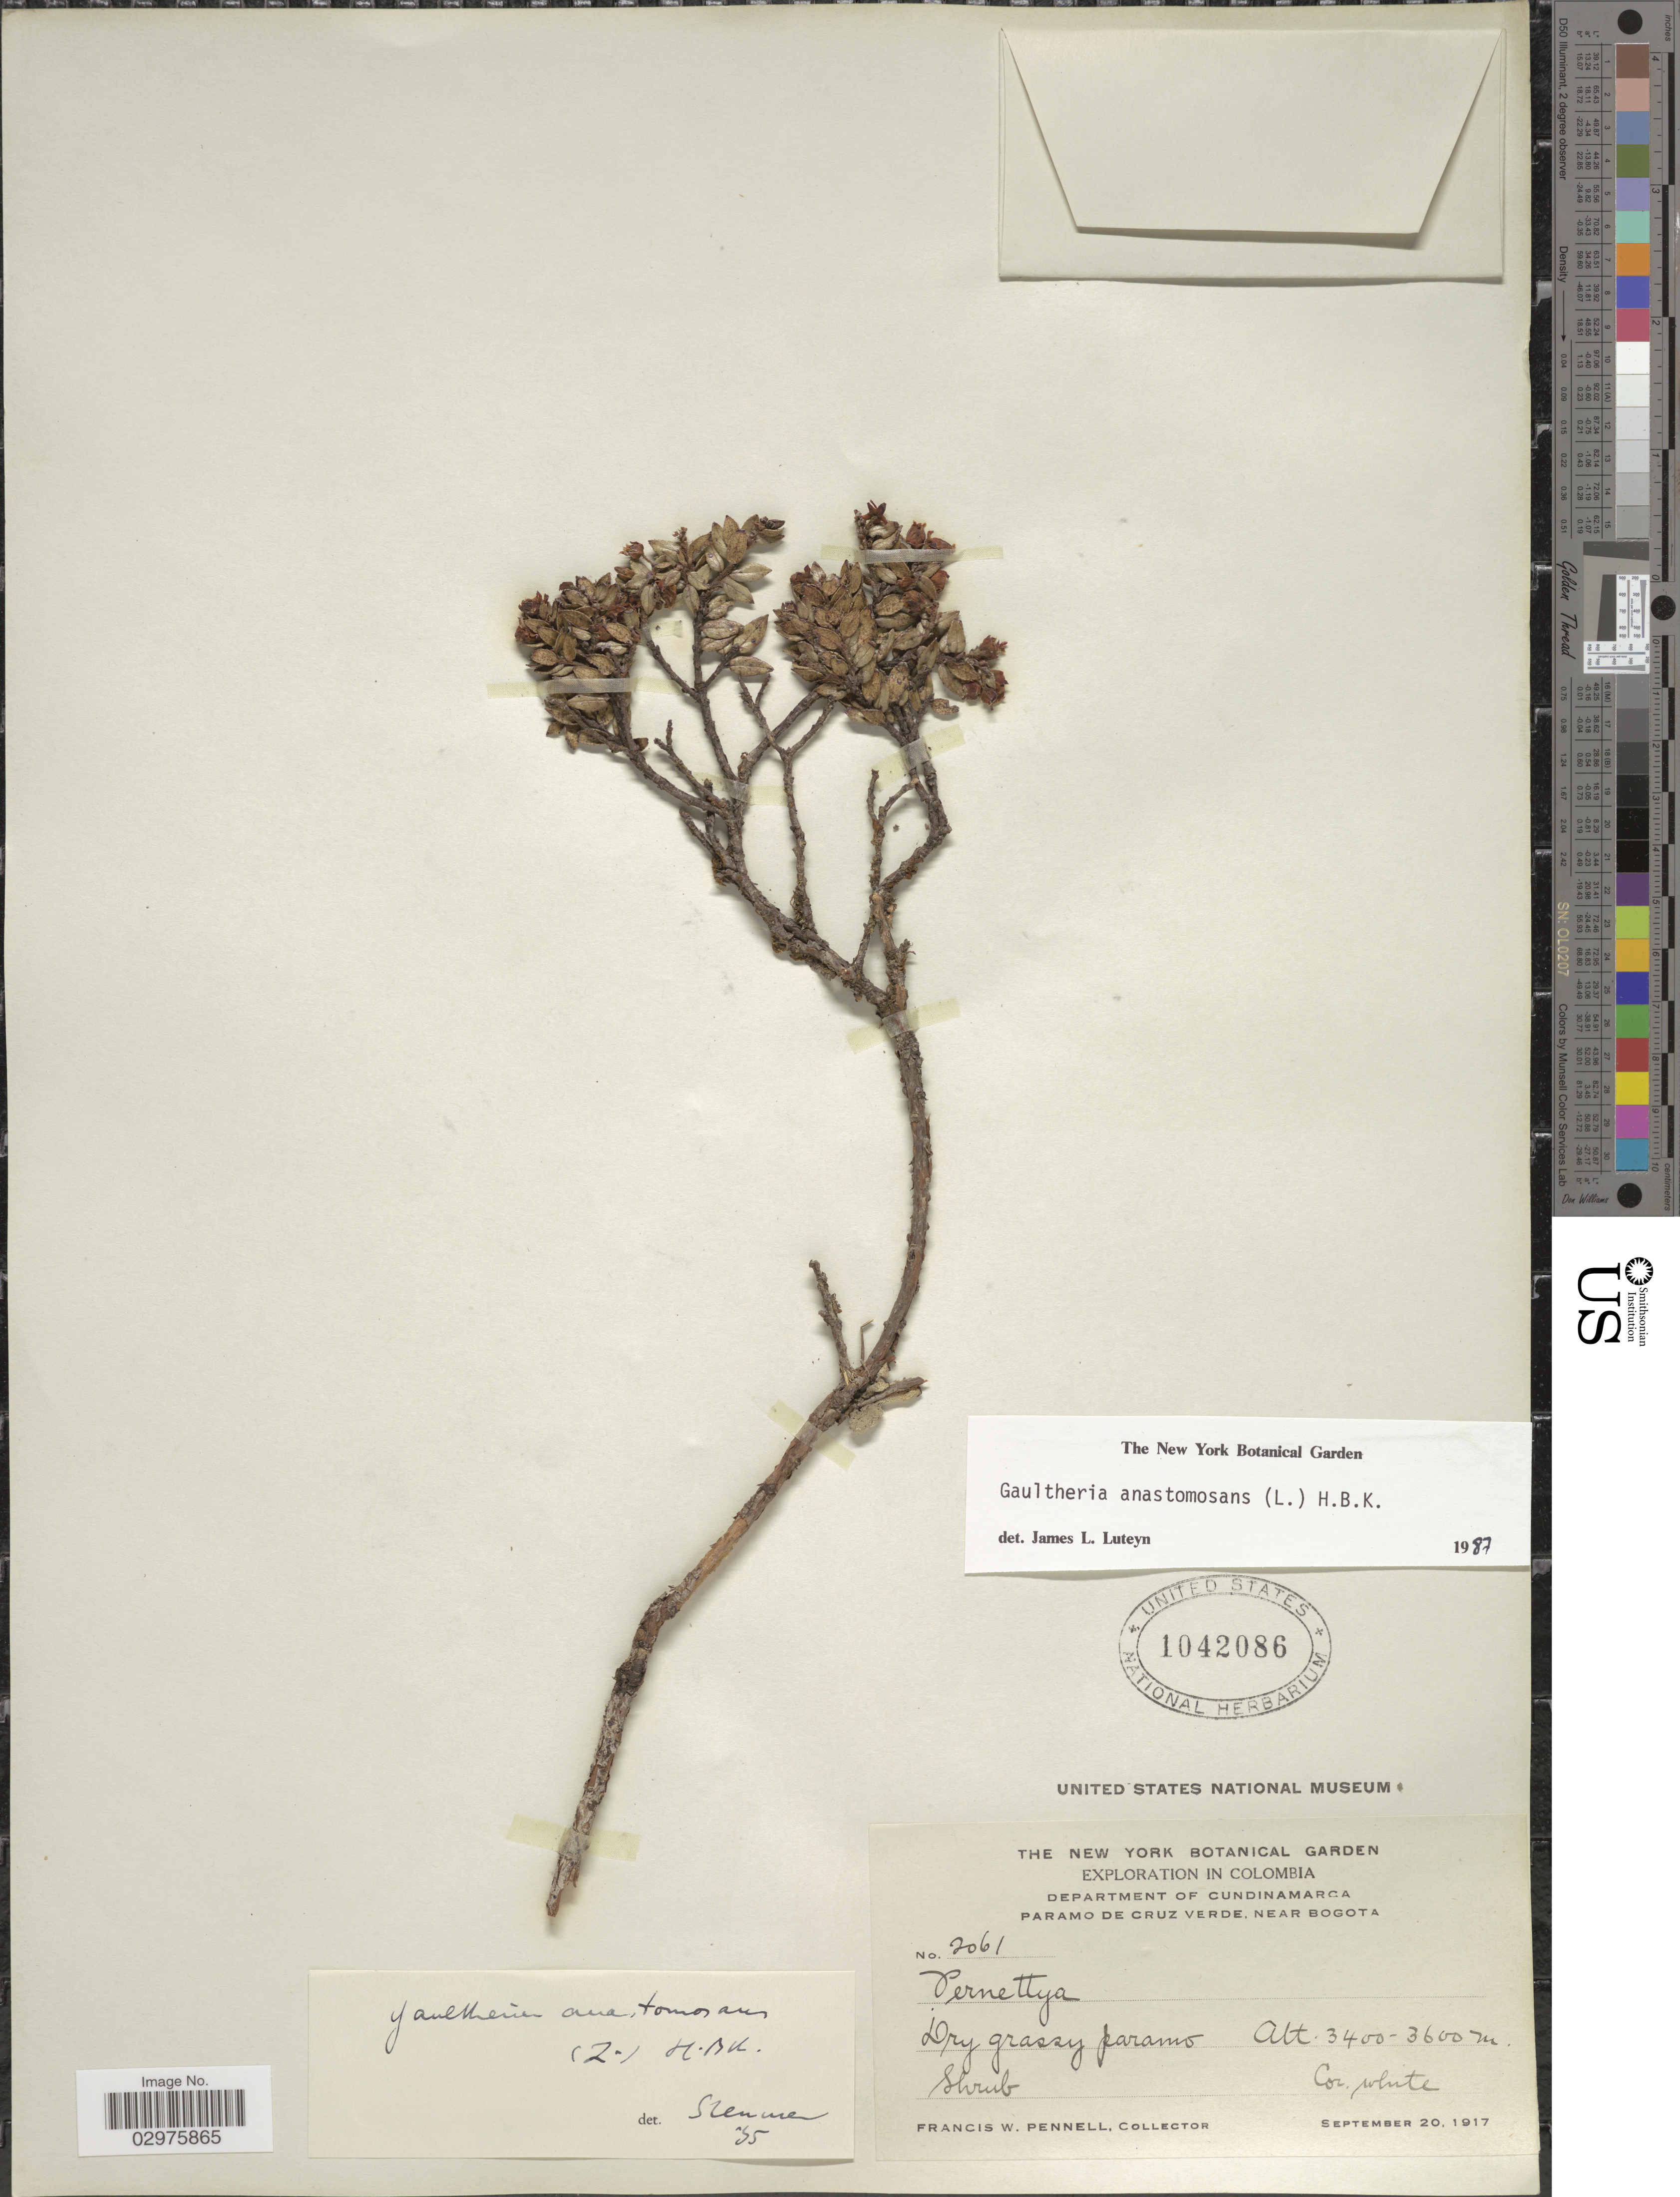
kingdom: Plantae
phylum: Tracheophyta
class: Magnoliopsida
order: Ericales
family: Ericaceae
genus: Gaultheria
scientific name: Gaultheria anastomosans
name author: (L. f.) Kunth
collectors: F. W. Pennell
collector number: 2061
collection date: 1917-09-20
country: Colombia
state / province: Cundinamarca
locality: Department of Cundinamarca. Paramo de Cruz Verde, near Bogota. Dry grassy paramo.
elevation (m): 3400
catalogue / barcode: US 1042086